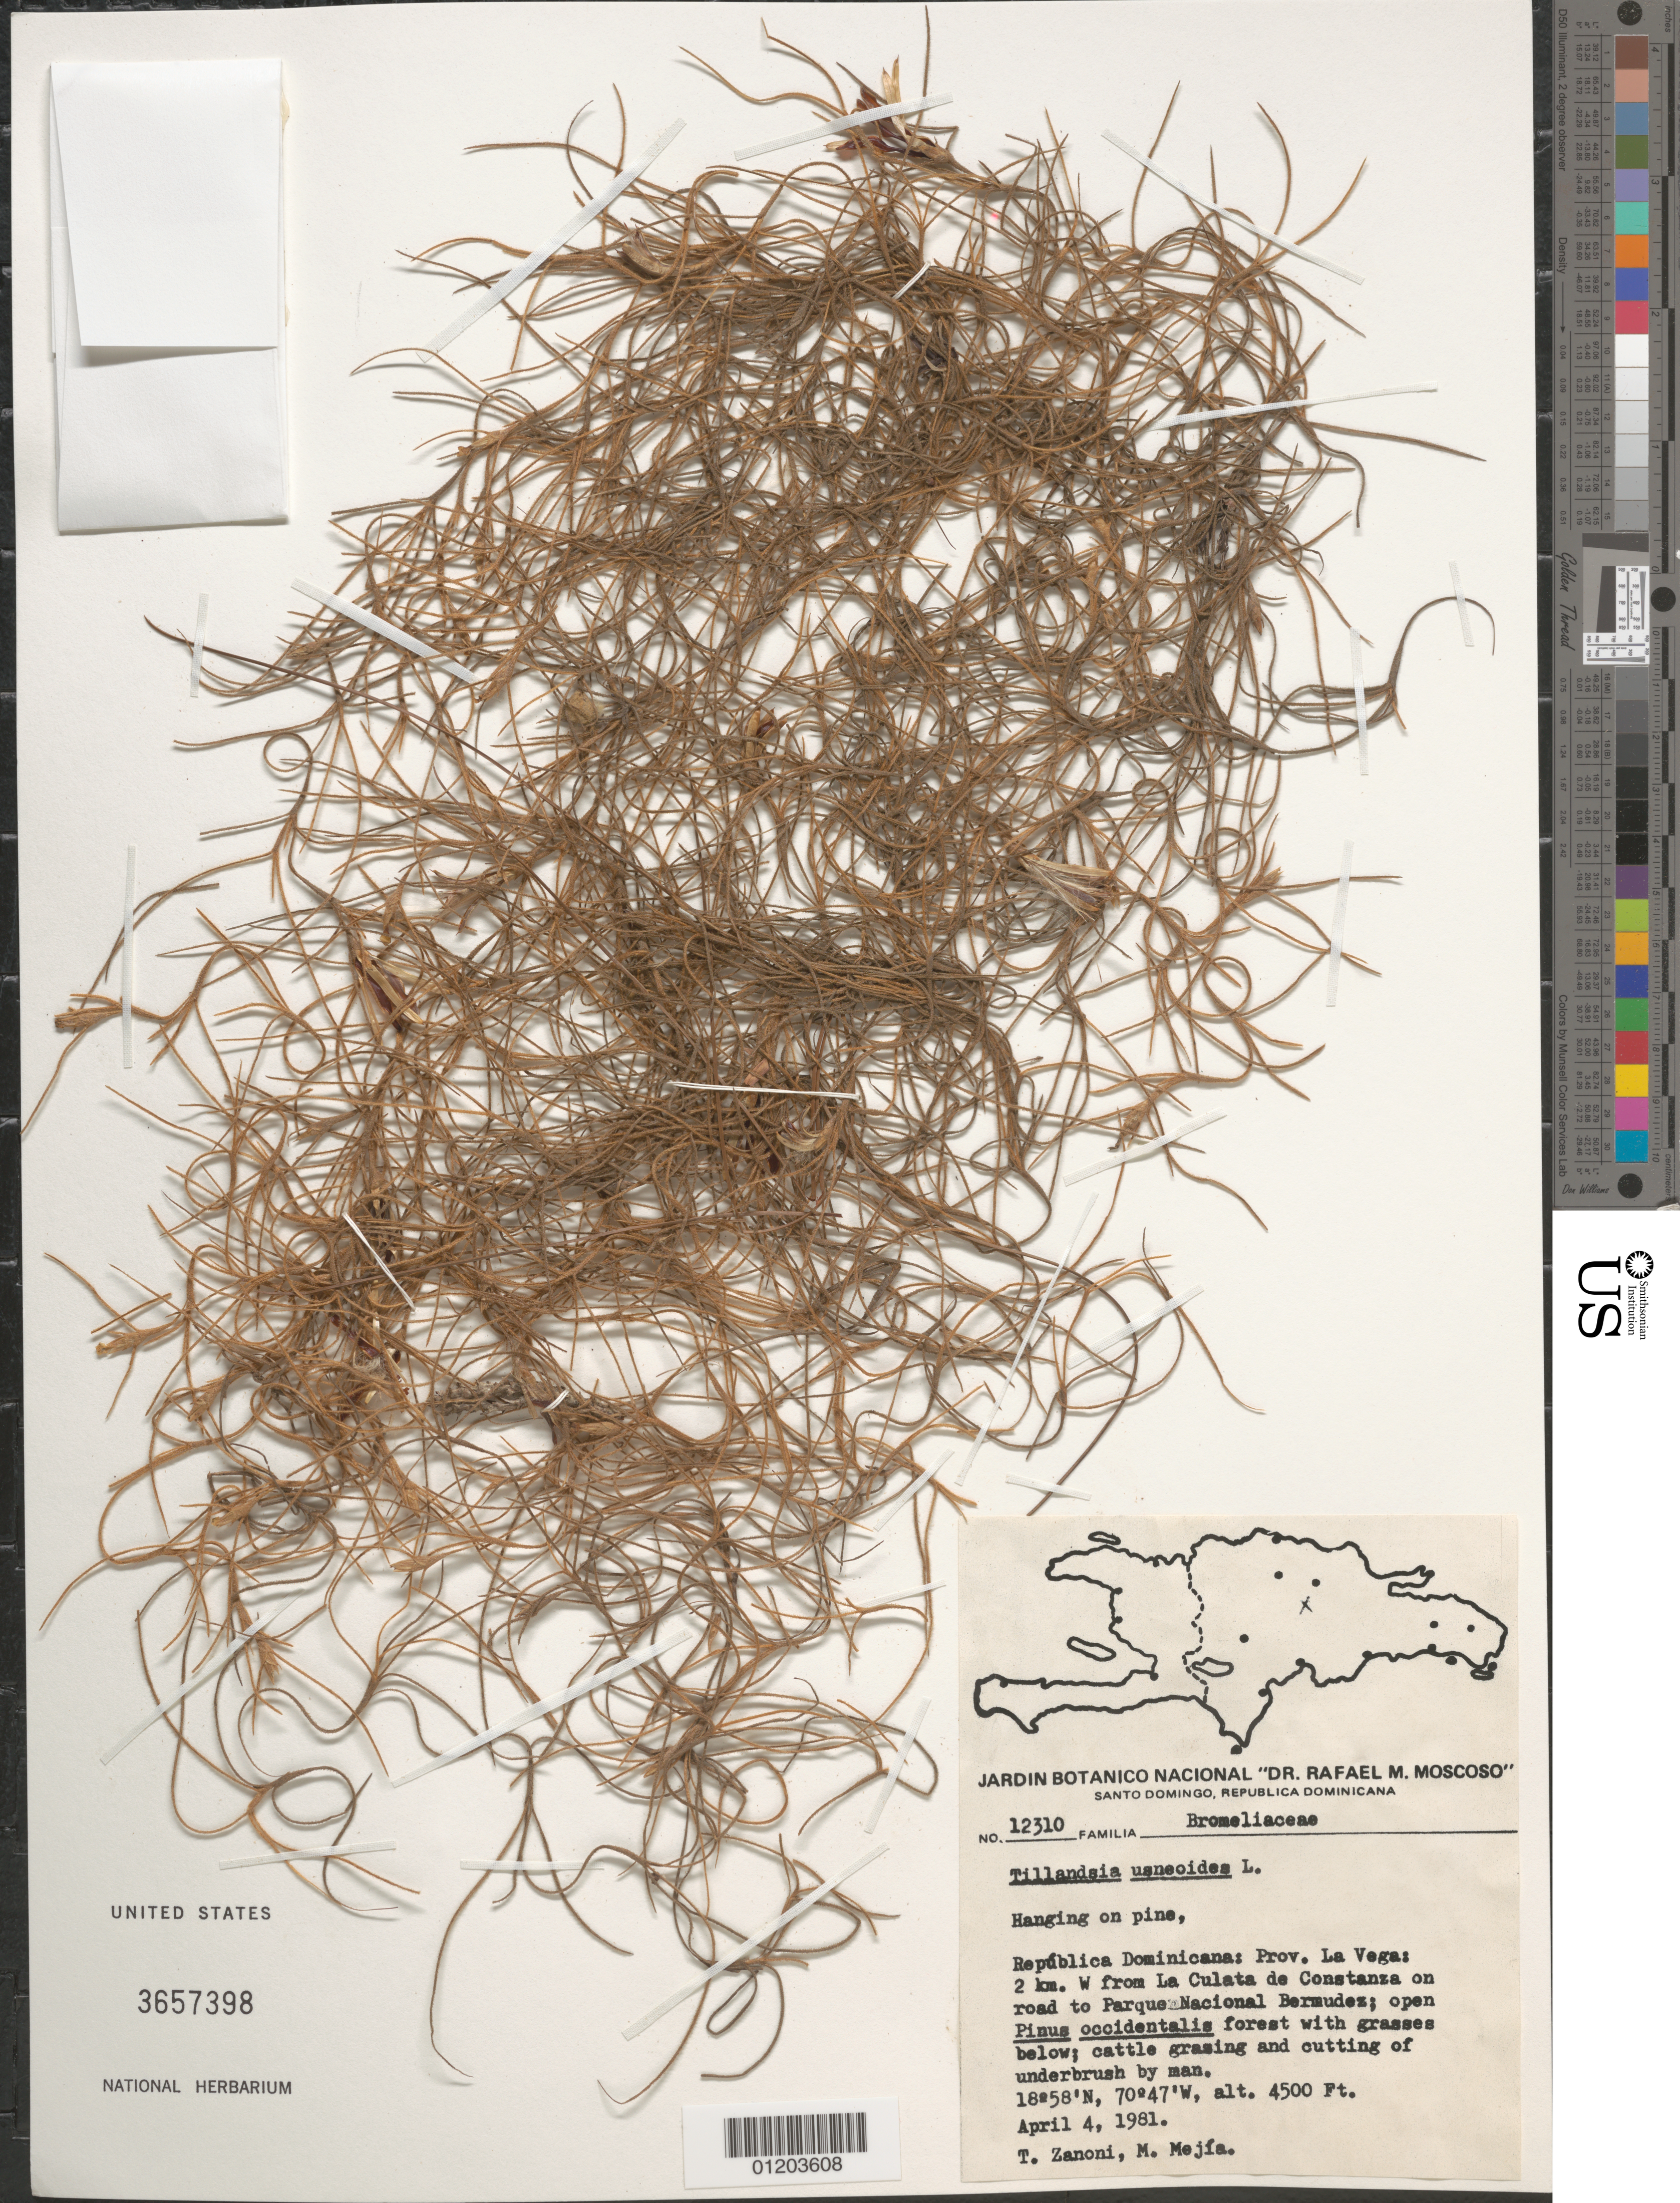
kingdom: Plantae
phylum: Tracheophyta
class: Liliopsida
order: Poales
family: Bromeliaceae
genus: Tillandsia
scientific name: Tillandsia usneoides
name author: (L.) L.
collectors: T. A. Zanoni & M. Mejia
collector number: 12310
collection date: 1981-04-04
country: Dominican Republic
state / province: La Vega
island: Hispaniola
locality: La Culata de Constanza, 2 km W; on road to Parque Nacional Bermudez.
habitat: Open Pinus occidentalis forest with grasses below; cattle grazing and cutting of underbrush by man.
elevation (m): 1372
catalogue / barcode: US 3657398